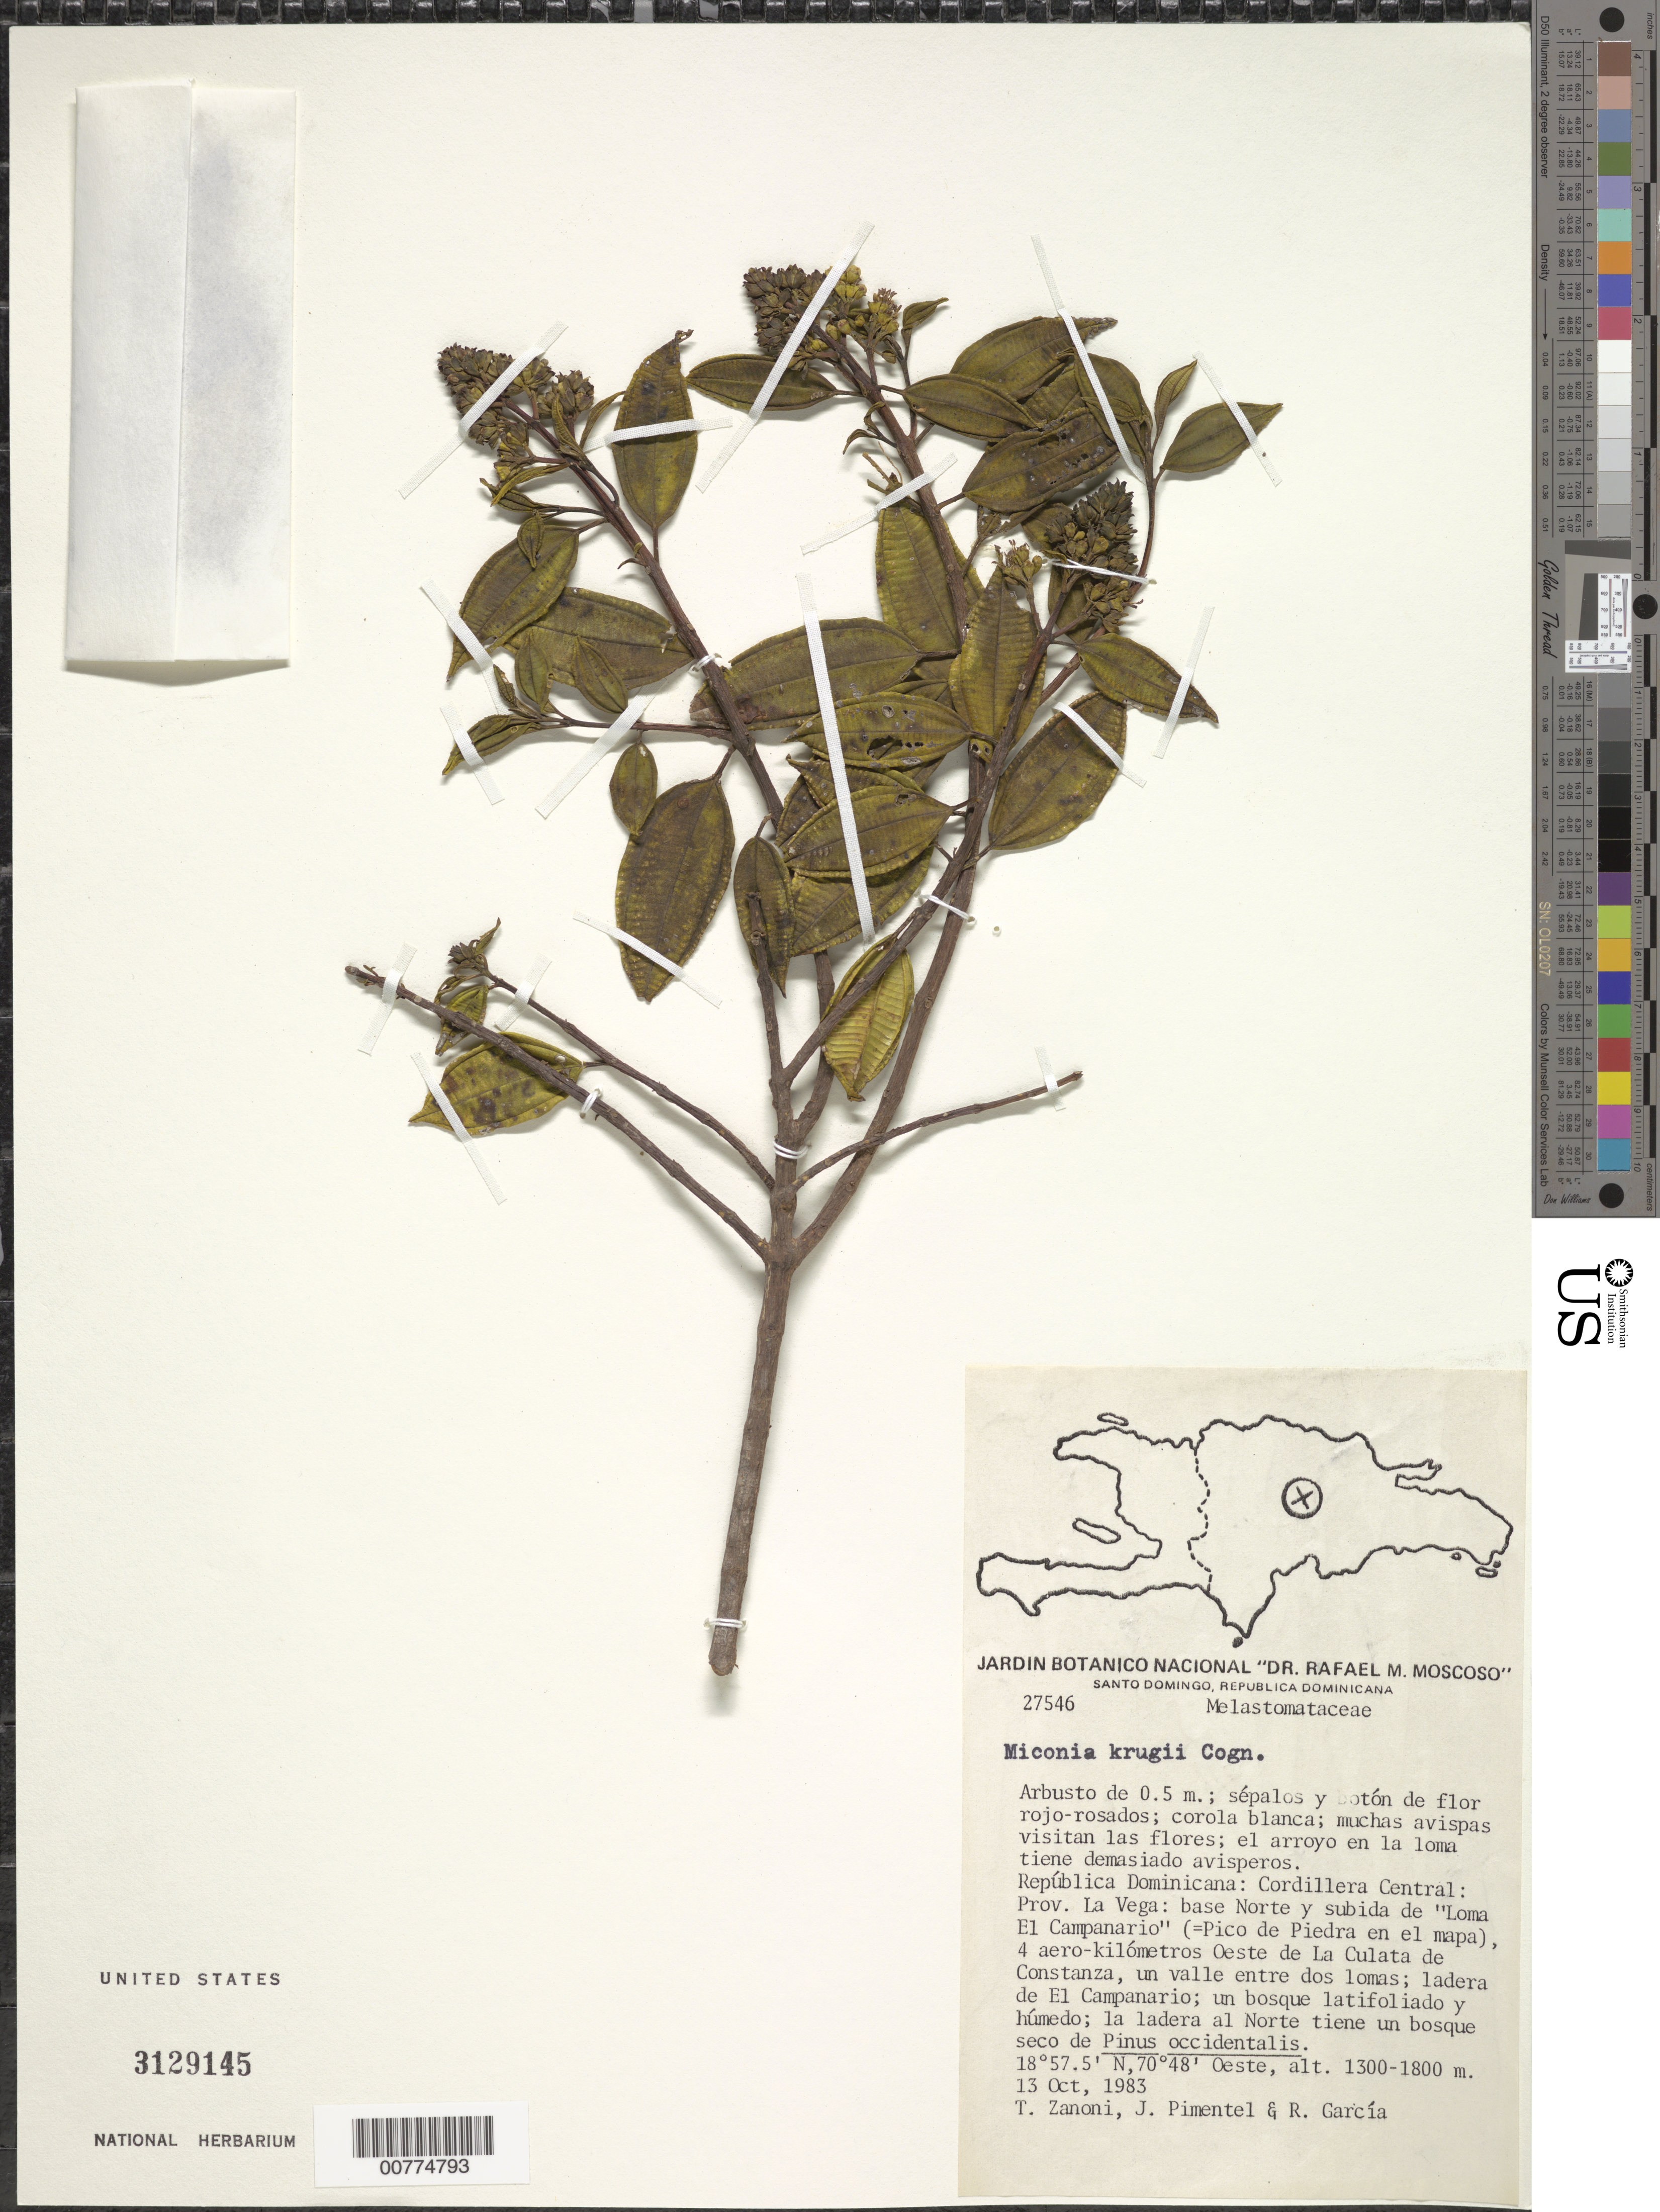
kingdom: Plantae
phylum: Tracheophyta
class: Magnoliopsida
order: Myrtales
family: Melastomataceae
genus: Miconia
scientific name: Miconia krugii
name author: Cogn.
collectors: T. A. Zanoni, J. Pimentel & R. G. García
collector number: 27546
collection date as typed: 13 Oct 1983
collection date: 1983-10-13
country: Dominican Republic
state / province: La Vega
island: Hispaniola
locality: Cordillera Central, north base and ascent of "Loma El Campanario" (=Pico de Piedra in map), 4 km by air W of La Culata de Constanza, a valley between two hills, hillside of El Campanario.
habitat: Broadleaf and humid forest; the north hillside have a Pinus occidentalis dry forest.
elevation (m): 1300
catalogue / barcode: US 3129145